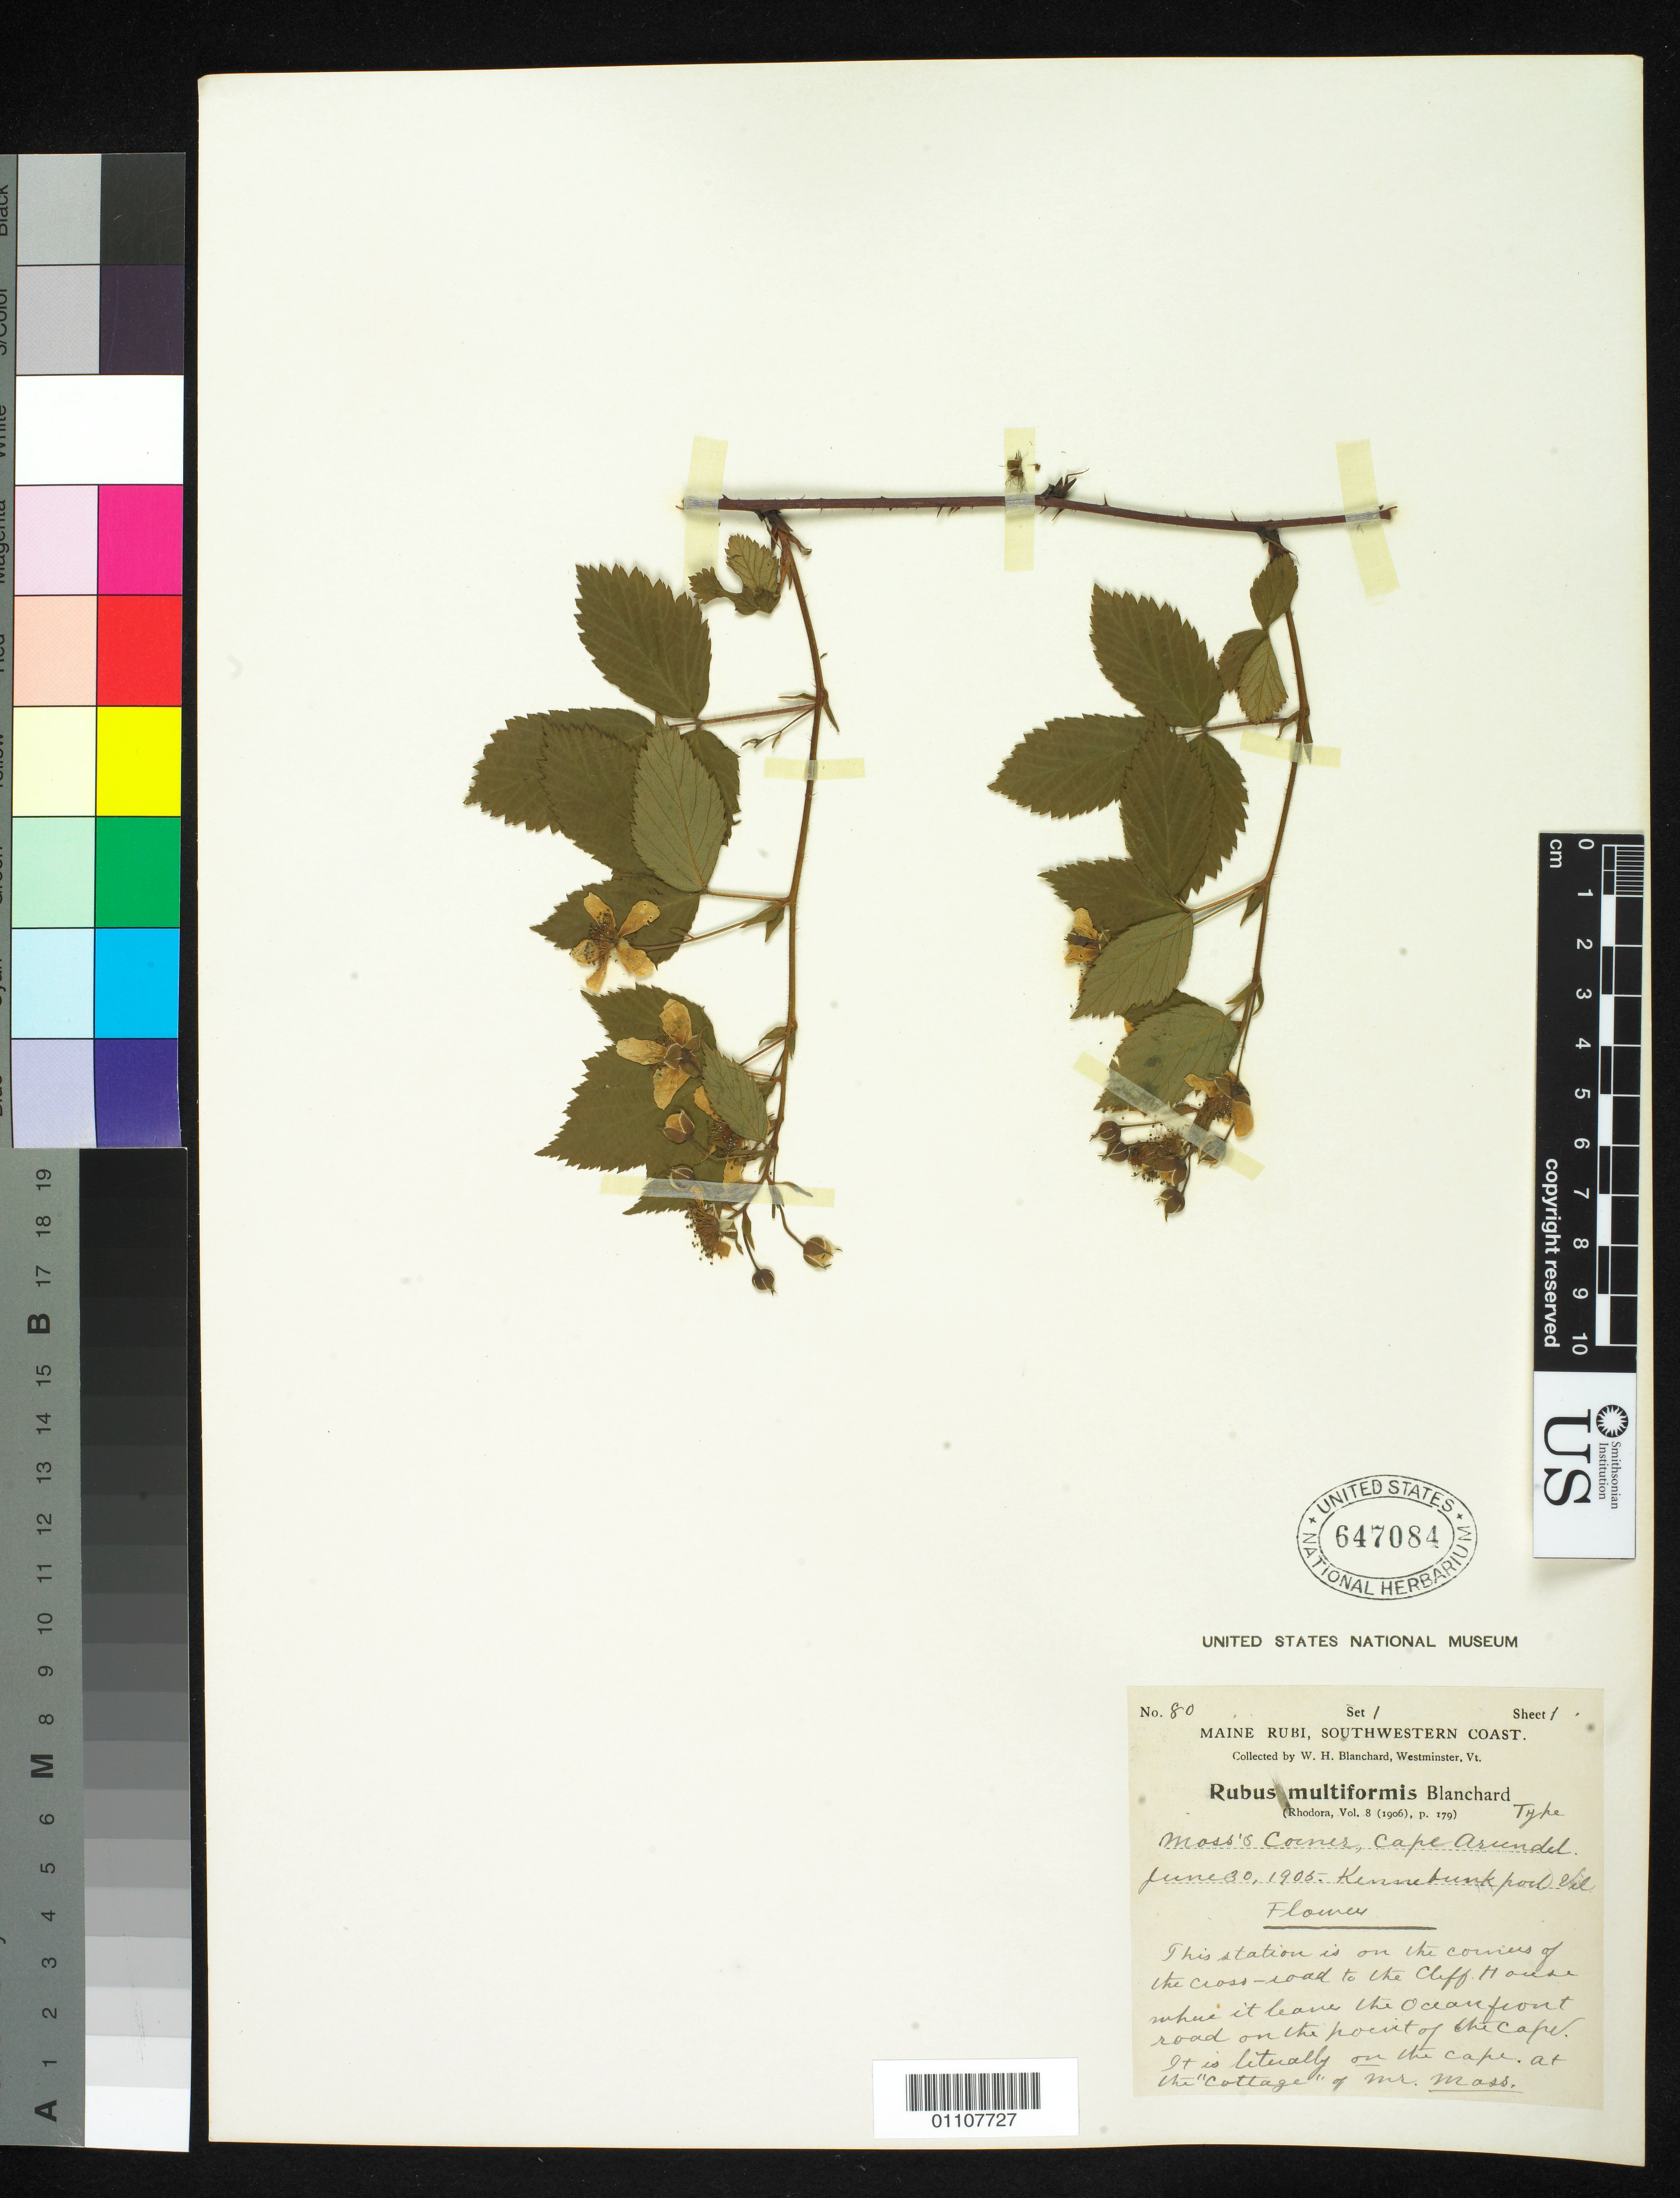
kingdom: Plantae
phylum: Tracheophyta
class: Magnoliopsida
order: Rosales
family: Rosaceae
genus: Rubus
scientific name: Rubus multiformis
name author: Blanch.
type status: Syntype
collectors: W. H. Blanchard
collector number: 80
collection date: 1905-06-30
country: United States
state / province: Maine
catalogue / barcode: US 647084